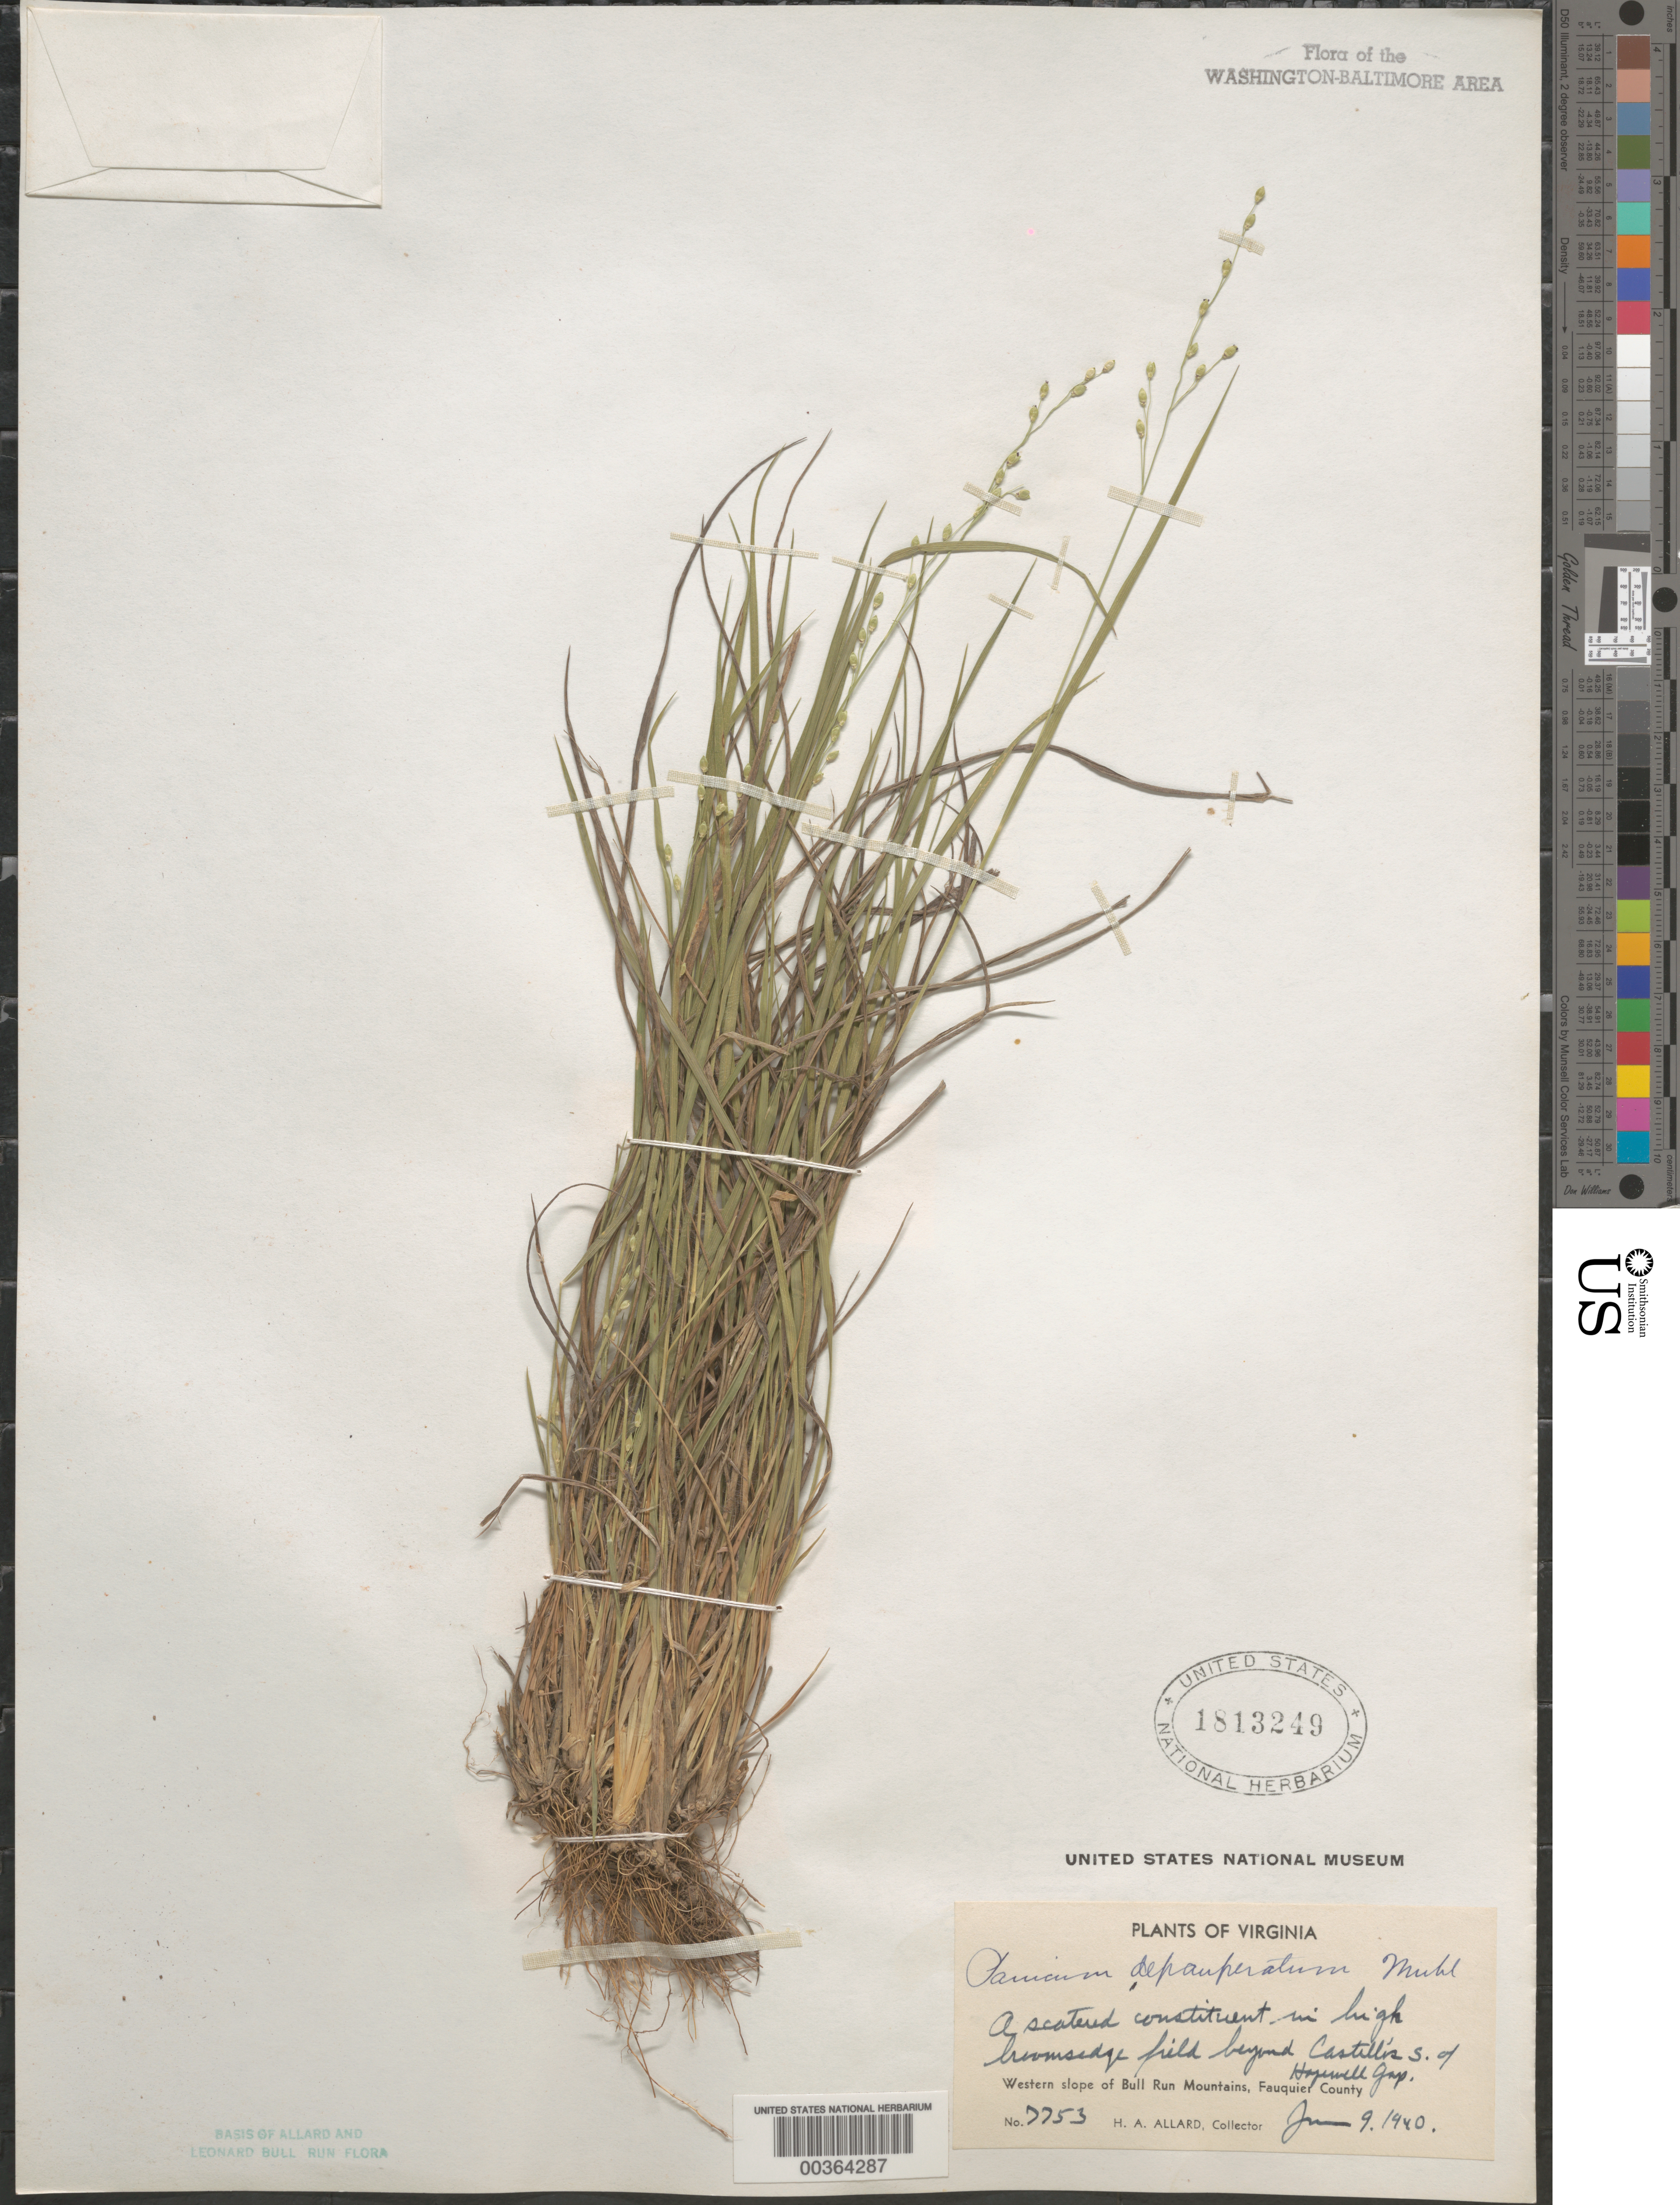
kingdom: Plantae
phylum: Tracheophyta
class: Liliopsida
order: Poales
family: Poaceae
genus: Dichanthelium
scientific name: Dichanthelium depauperatum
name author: (Muhl.) Gould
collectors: H. A. Allard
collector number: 7753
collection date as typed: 09 Jun 1940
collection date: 1940-06-09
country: United States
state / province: Virginia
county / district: Fauquier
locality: Beyond Castello's, S of Hopewell Gap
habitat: In high broomsedge field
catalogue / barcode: US 1813249